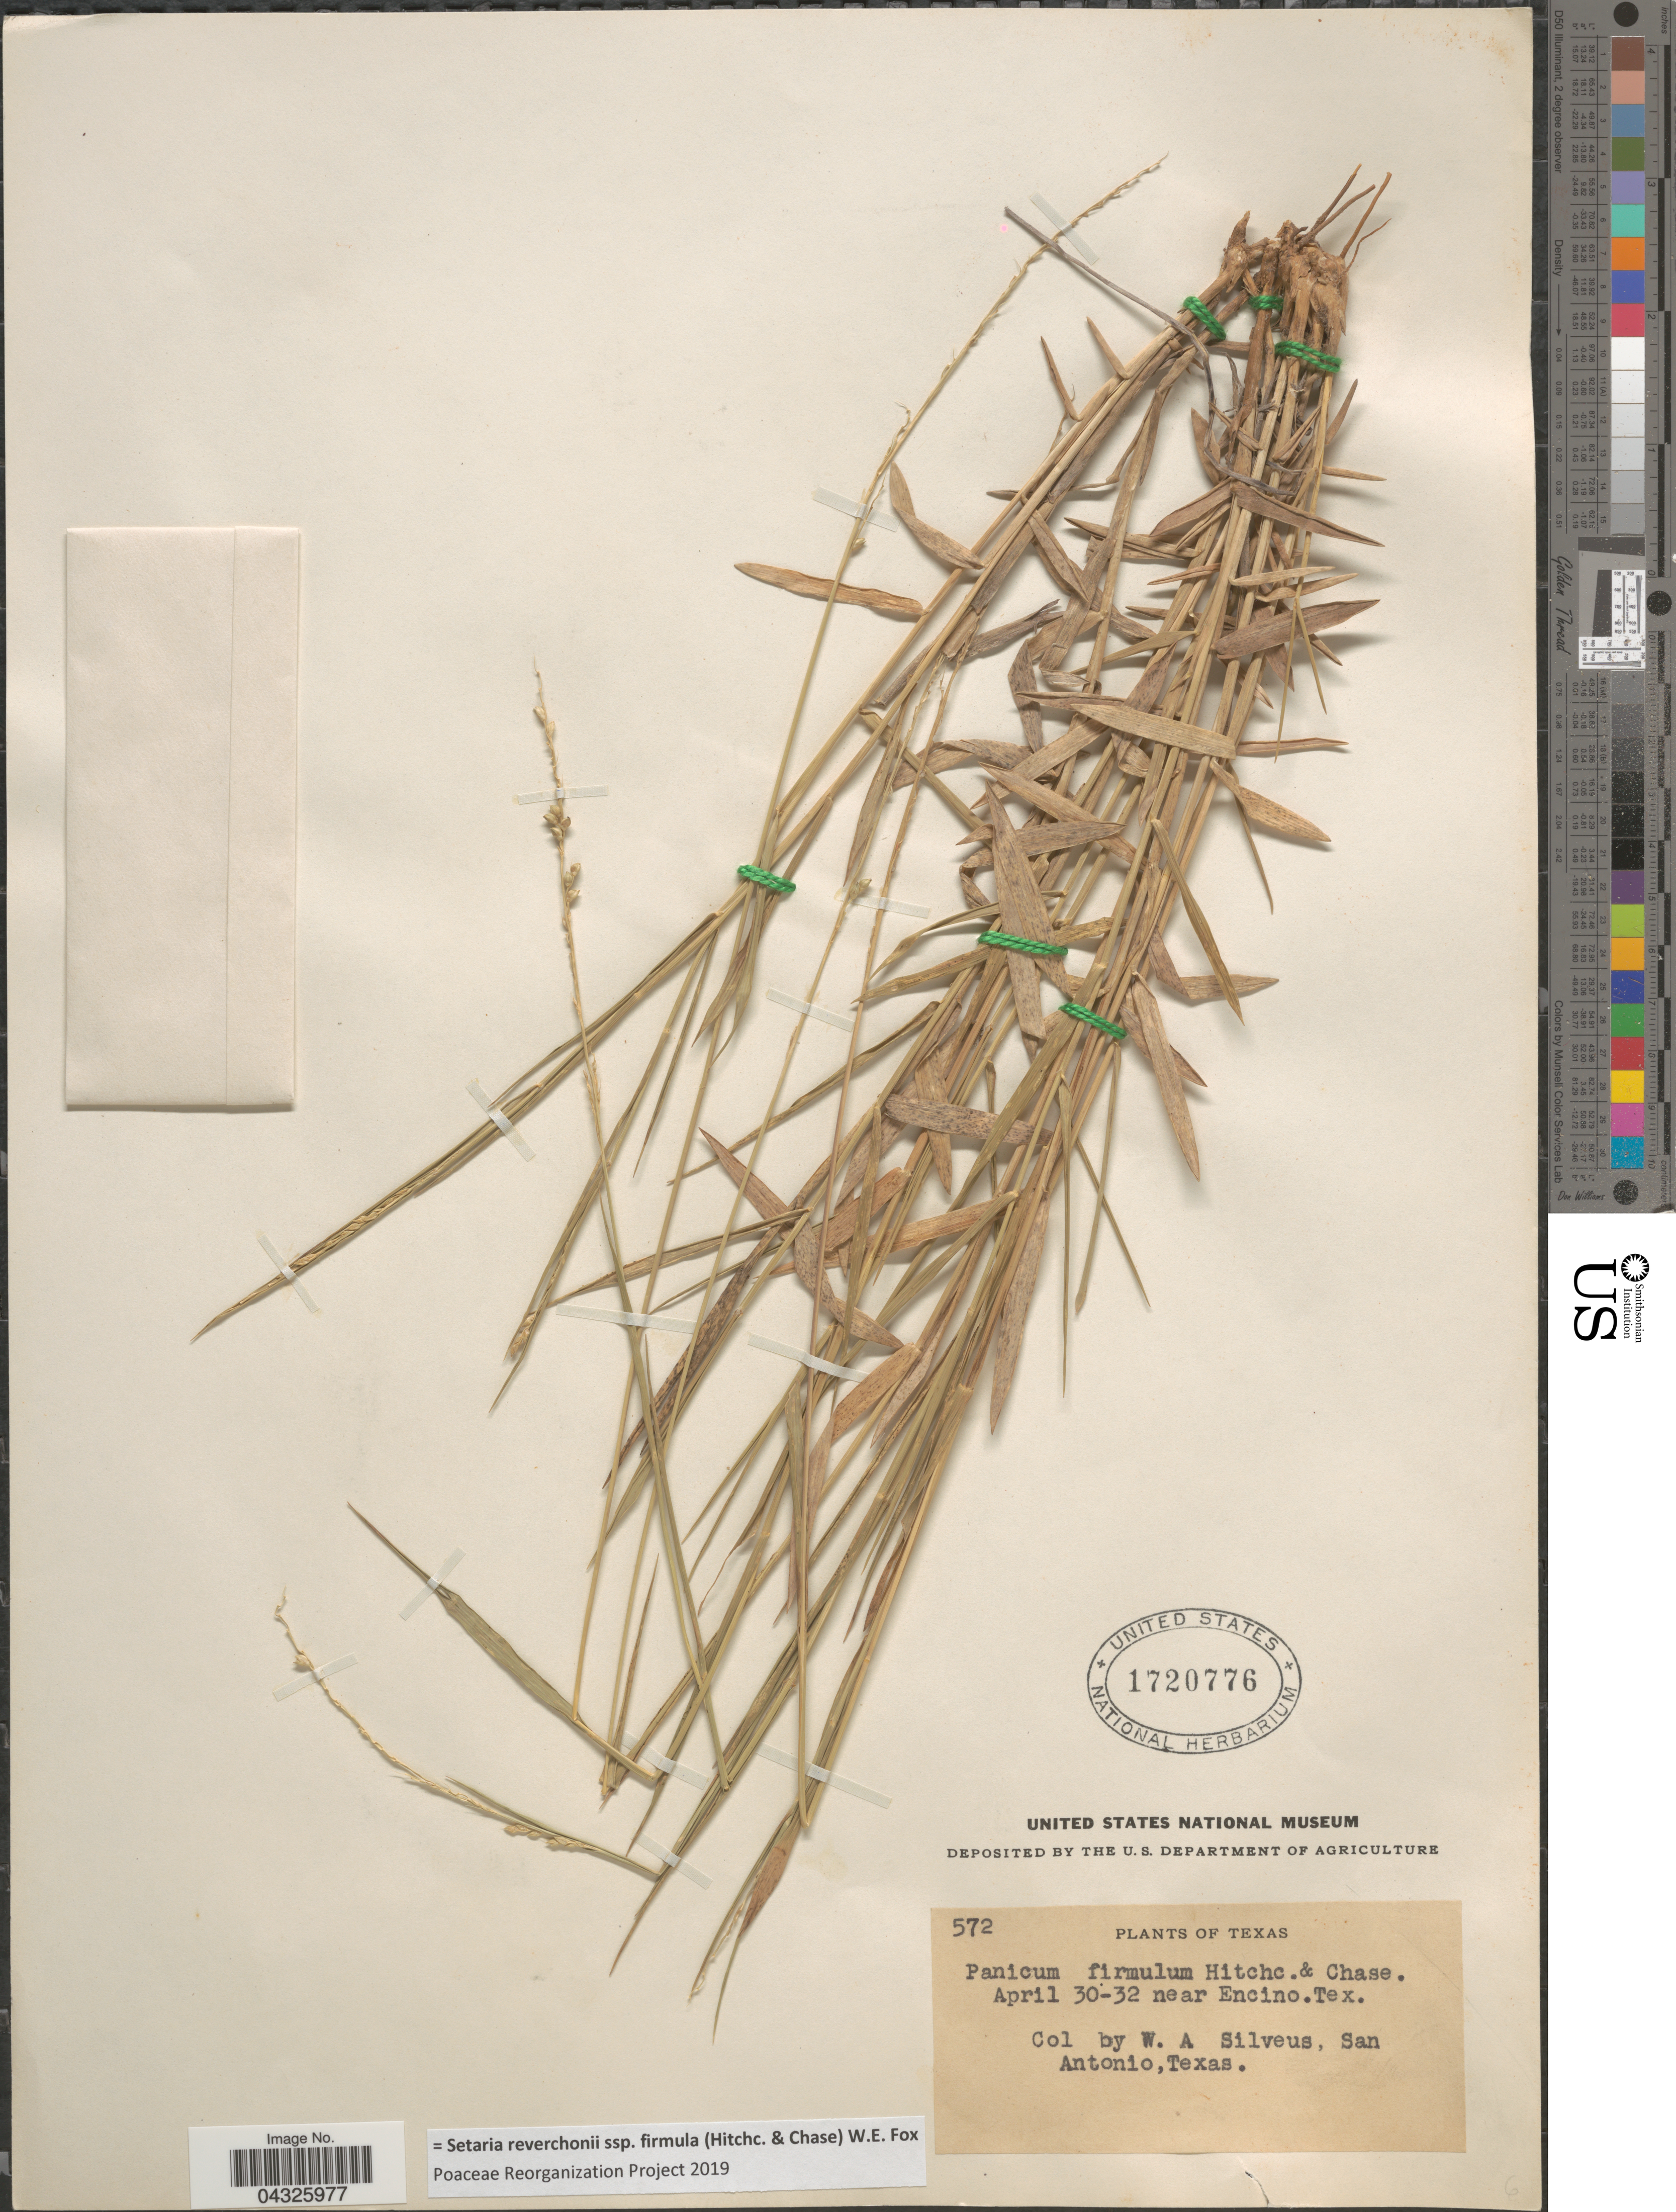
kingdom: Plantae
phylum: Tracheophyta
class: Liliopsida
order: Poales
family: Poaceae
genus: Setaria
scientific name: Setaria reverchonii subsp. firmula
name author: (Hitchc. & Chase) W.E. Fox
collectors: W. Silveus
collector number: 572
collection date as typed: Transcribed d/m/y: 30/4/32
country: United States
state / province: Texas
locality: Near Encino.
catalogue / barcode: US 1720776